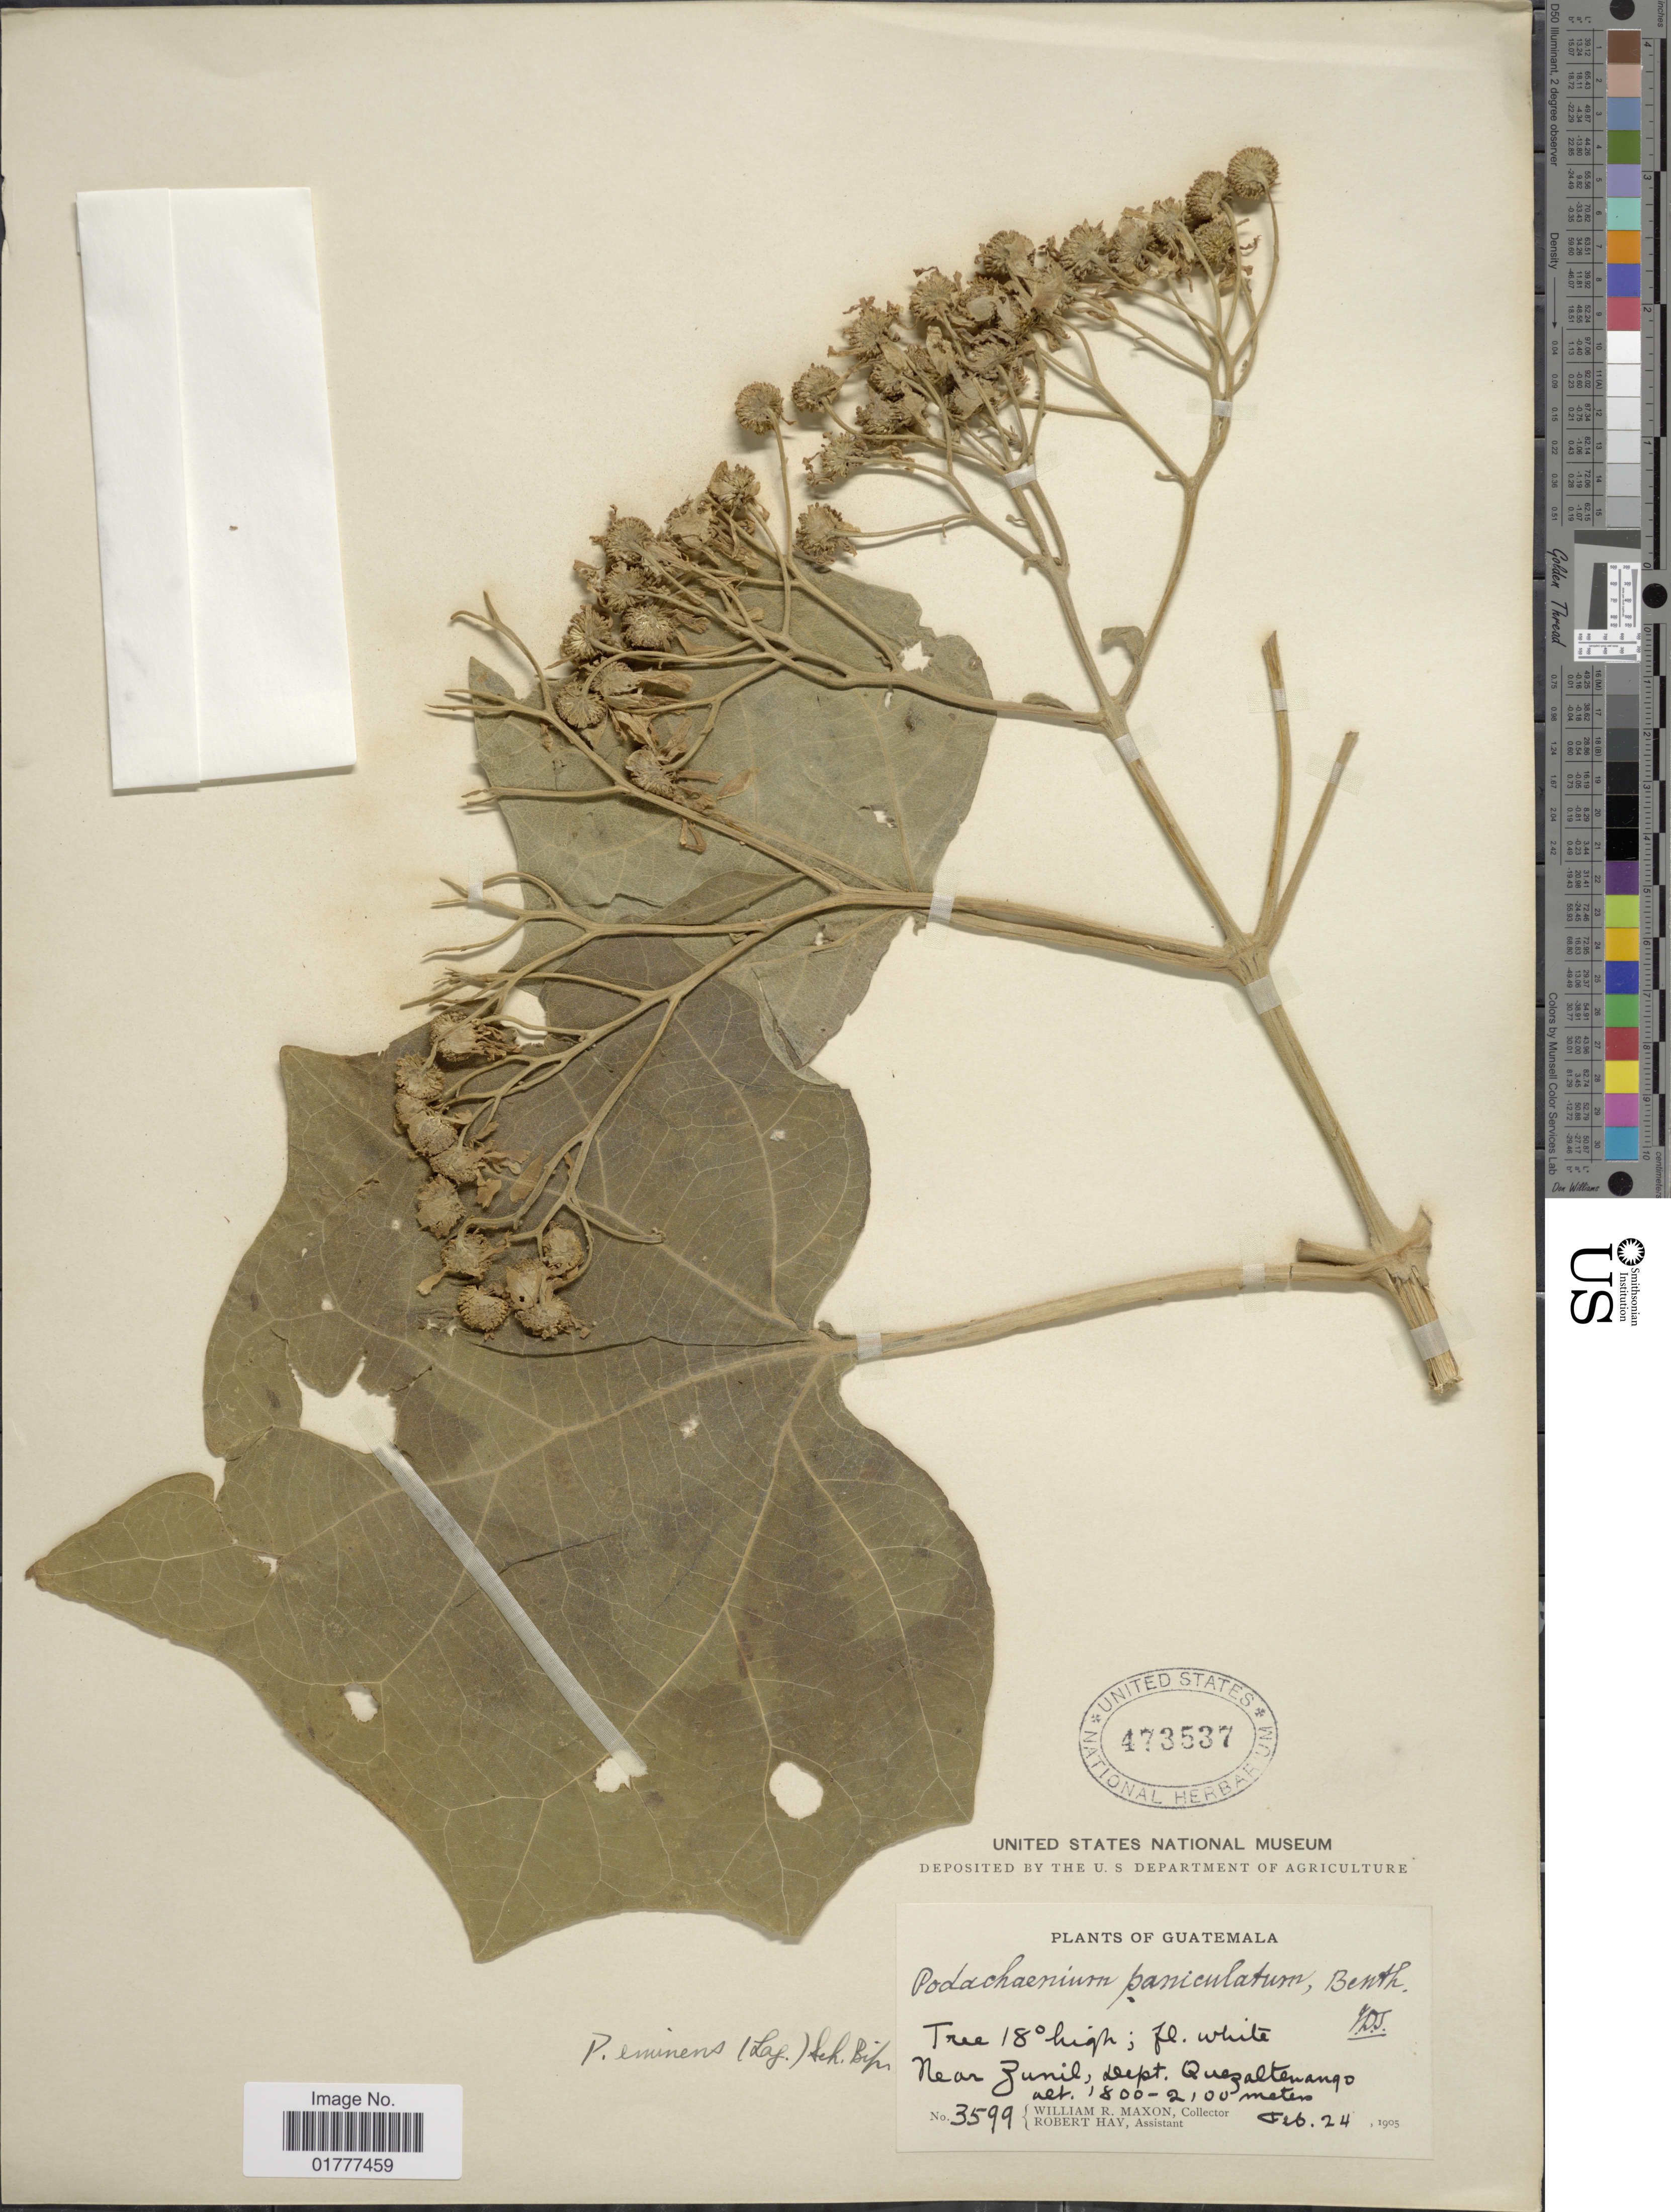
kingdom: Plantae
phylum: Tracheophyta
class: Magnoliopsida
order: Asterales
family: Asteraceae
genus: Podachaenium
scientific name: Podachaenium eminens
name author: (Lag.) Sch. Bip. ex Sch. Bip.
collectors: W. R. Maxon & R. Hay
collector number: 3599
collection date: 1905-02-24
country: Guatemala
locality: Near Zunil, Dept. Quezaltenango.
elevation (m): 1800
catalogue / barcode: US 473537